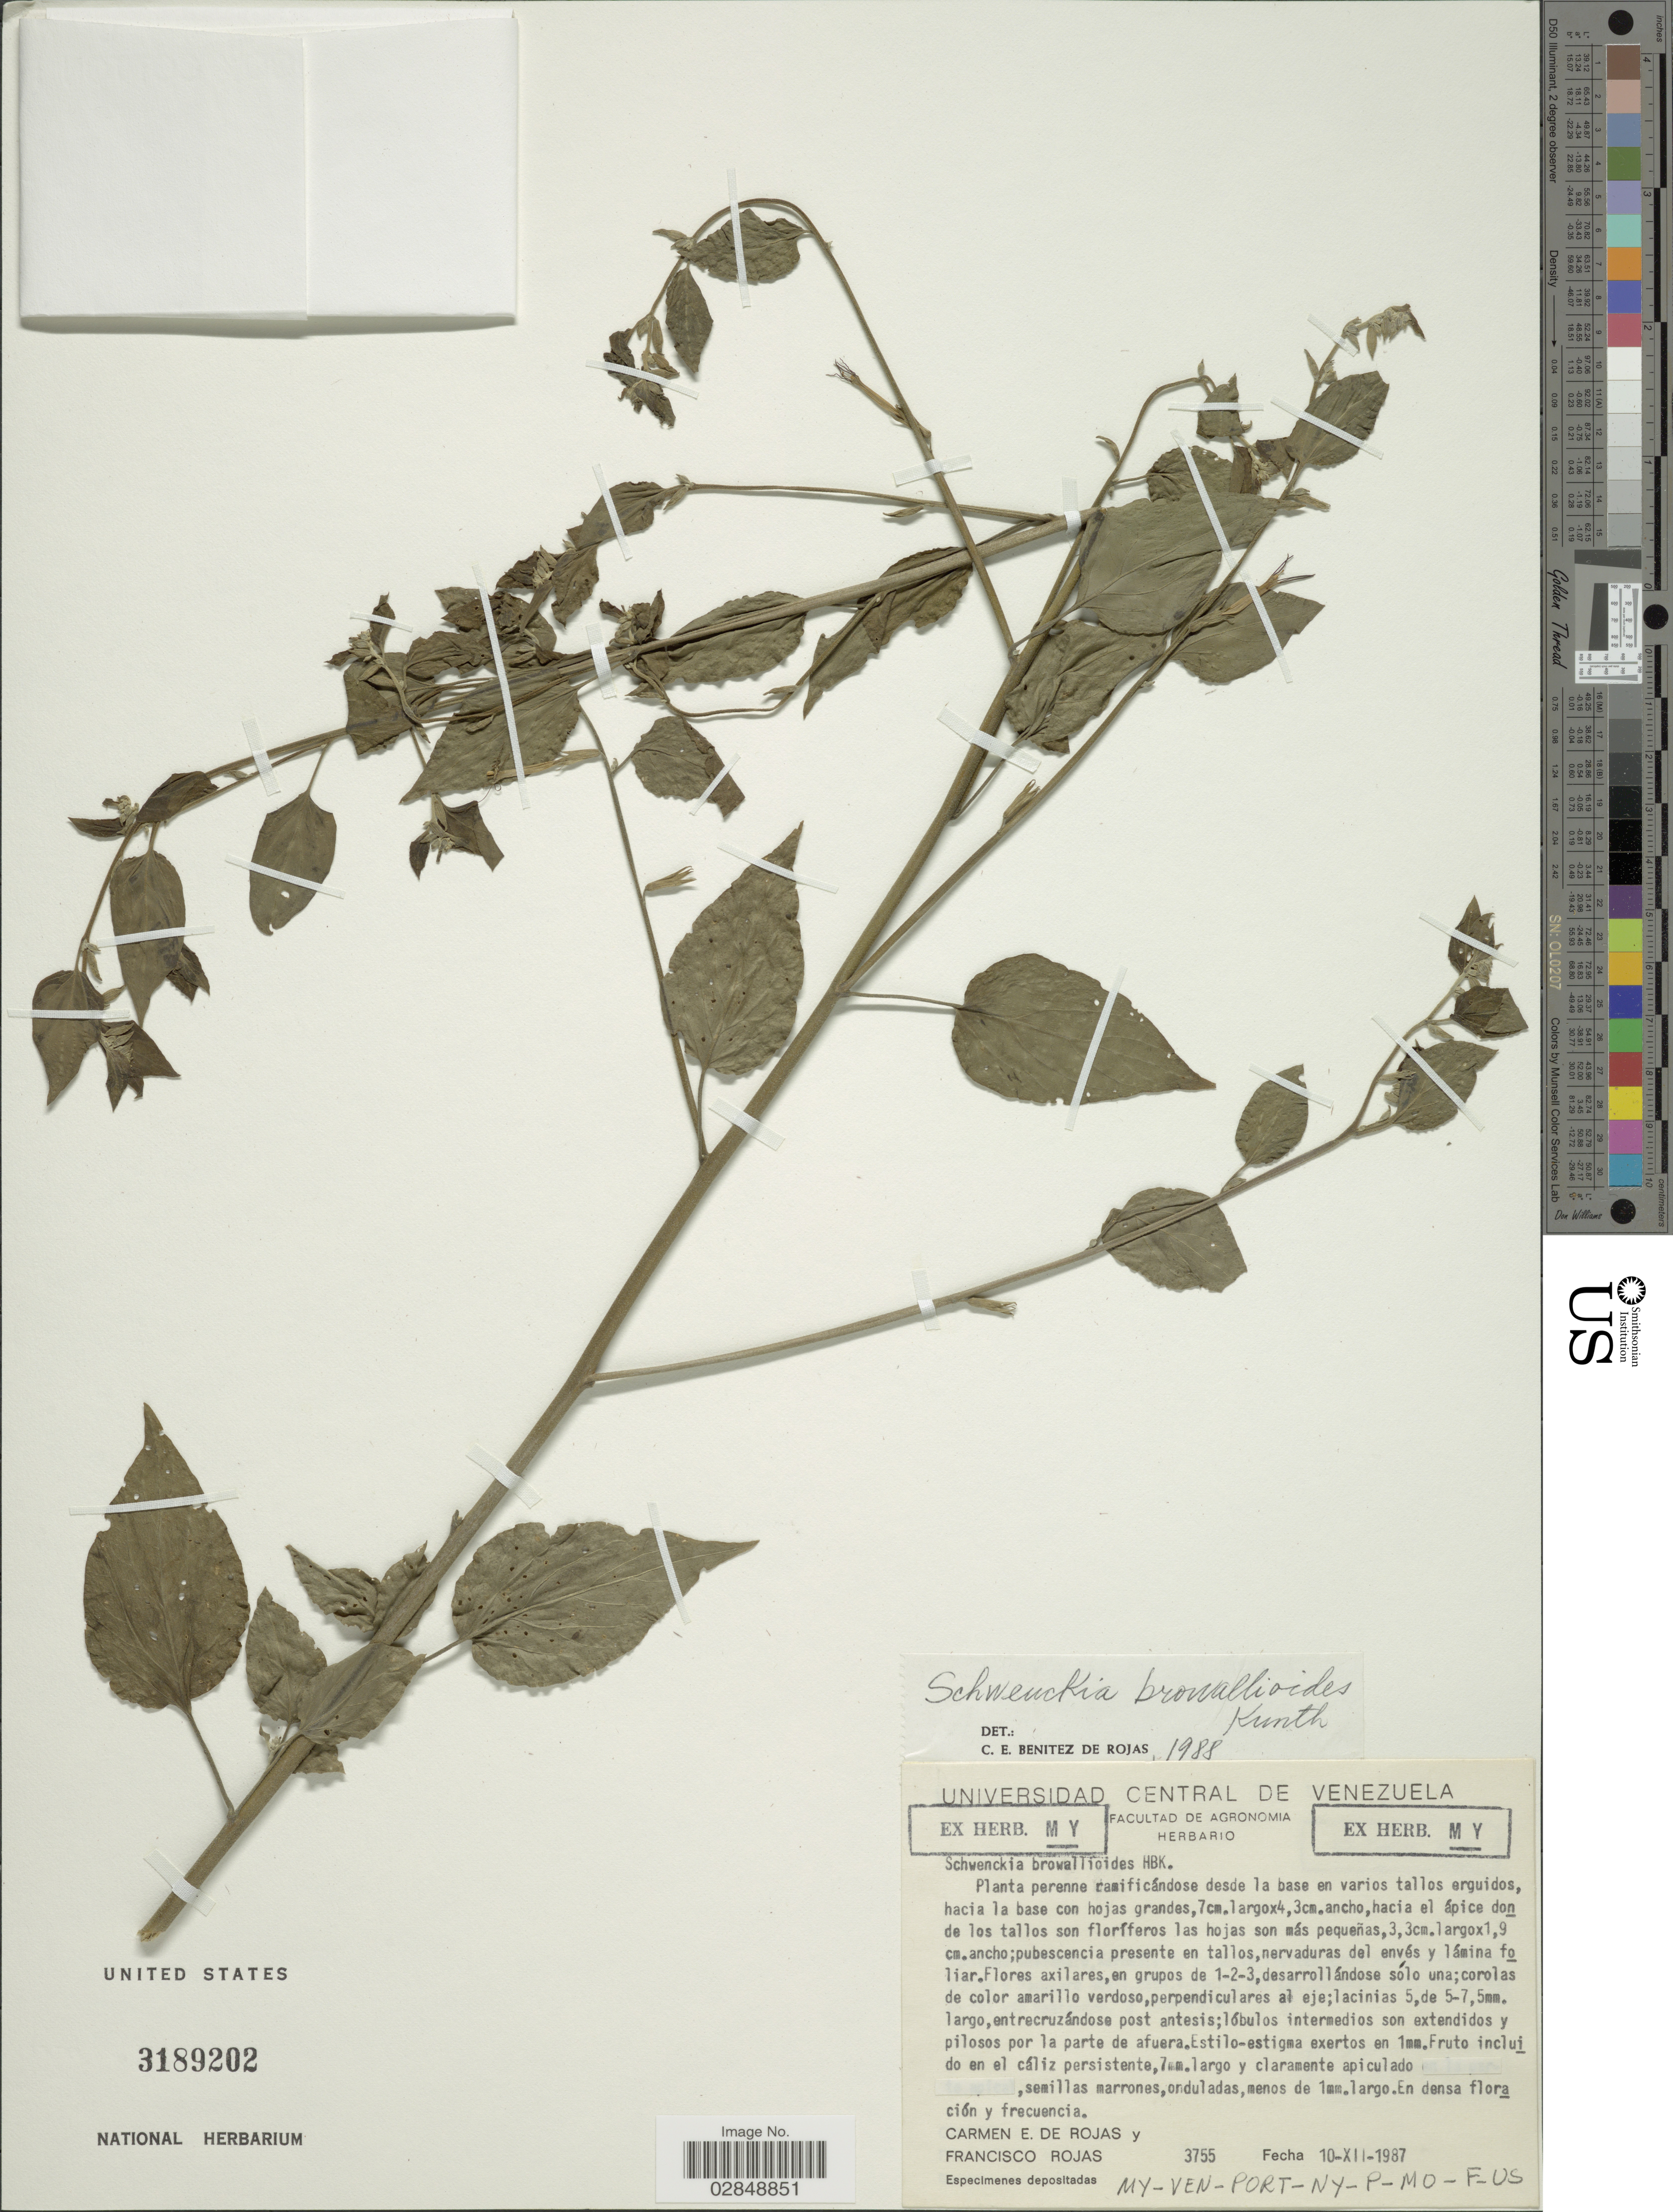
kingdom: Plantae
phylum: Tracheophyta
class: Magnoliopsida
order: Solanales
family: Solanaceae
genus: Schwenckia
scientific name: Schwenckia lateriflora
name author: (Vahl) Carvalho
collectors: C. de Rojas & F. Rojas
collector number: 3755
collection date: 1987-12-10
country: Venezuela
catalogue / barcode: US 3189202